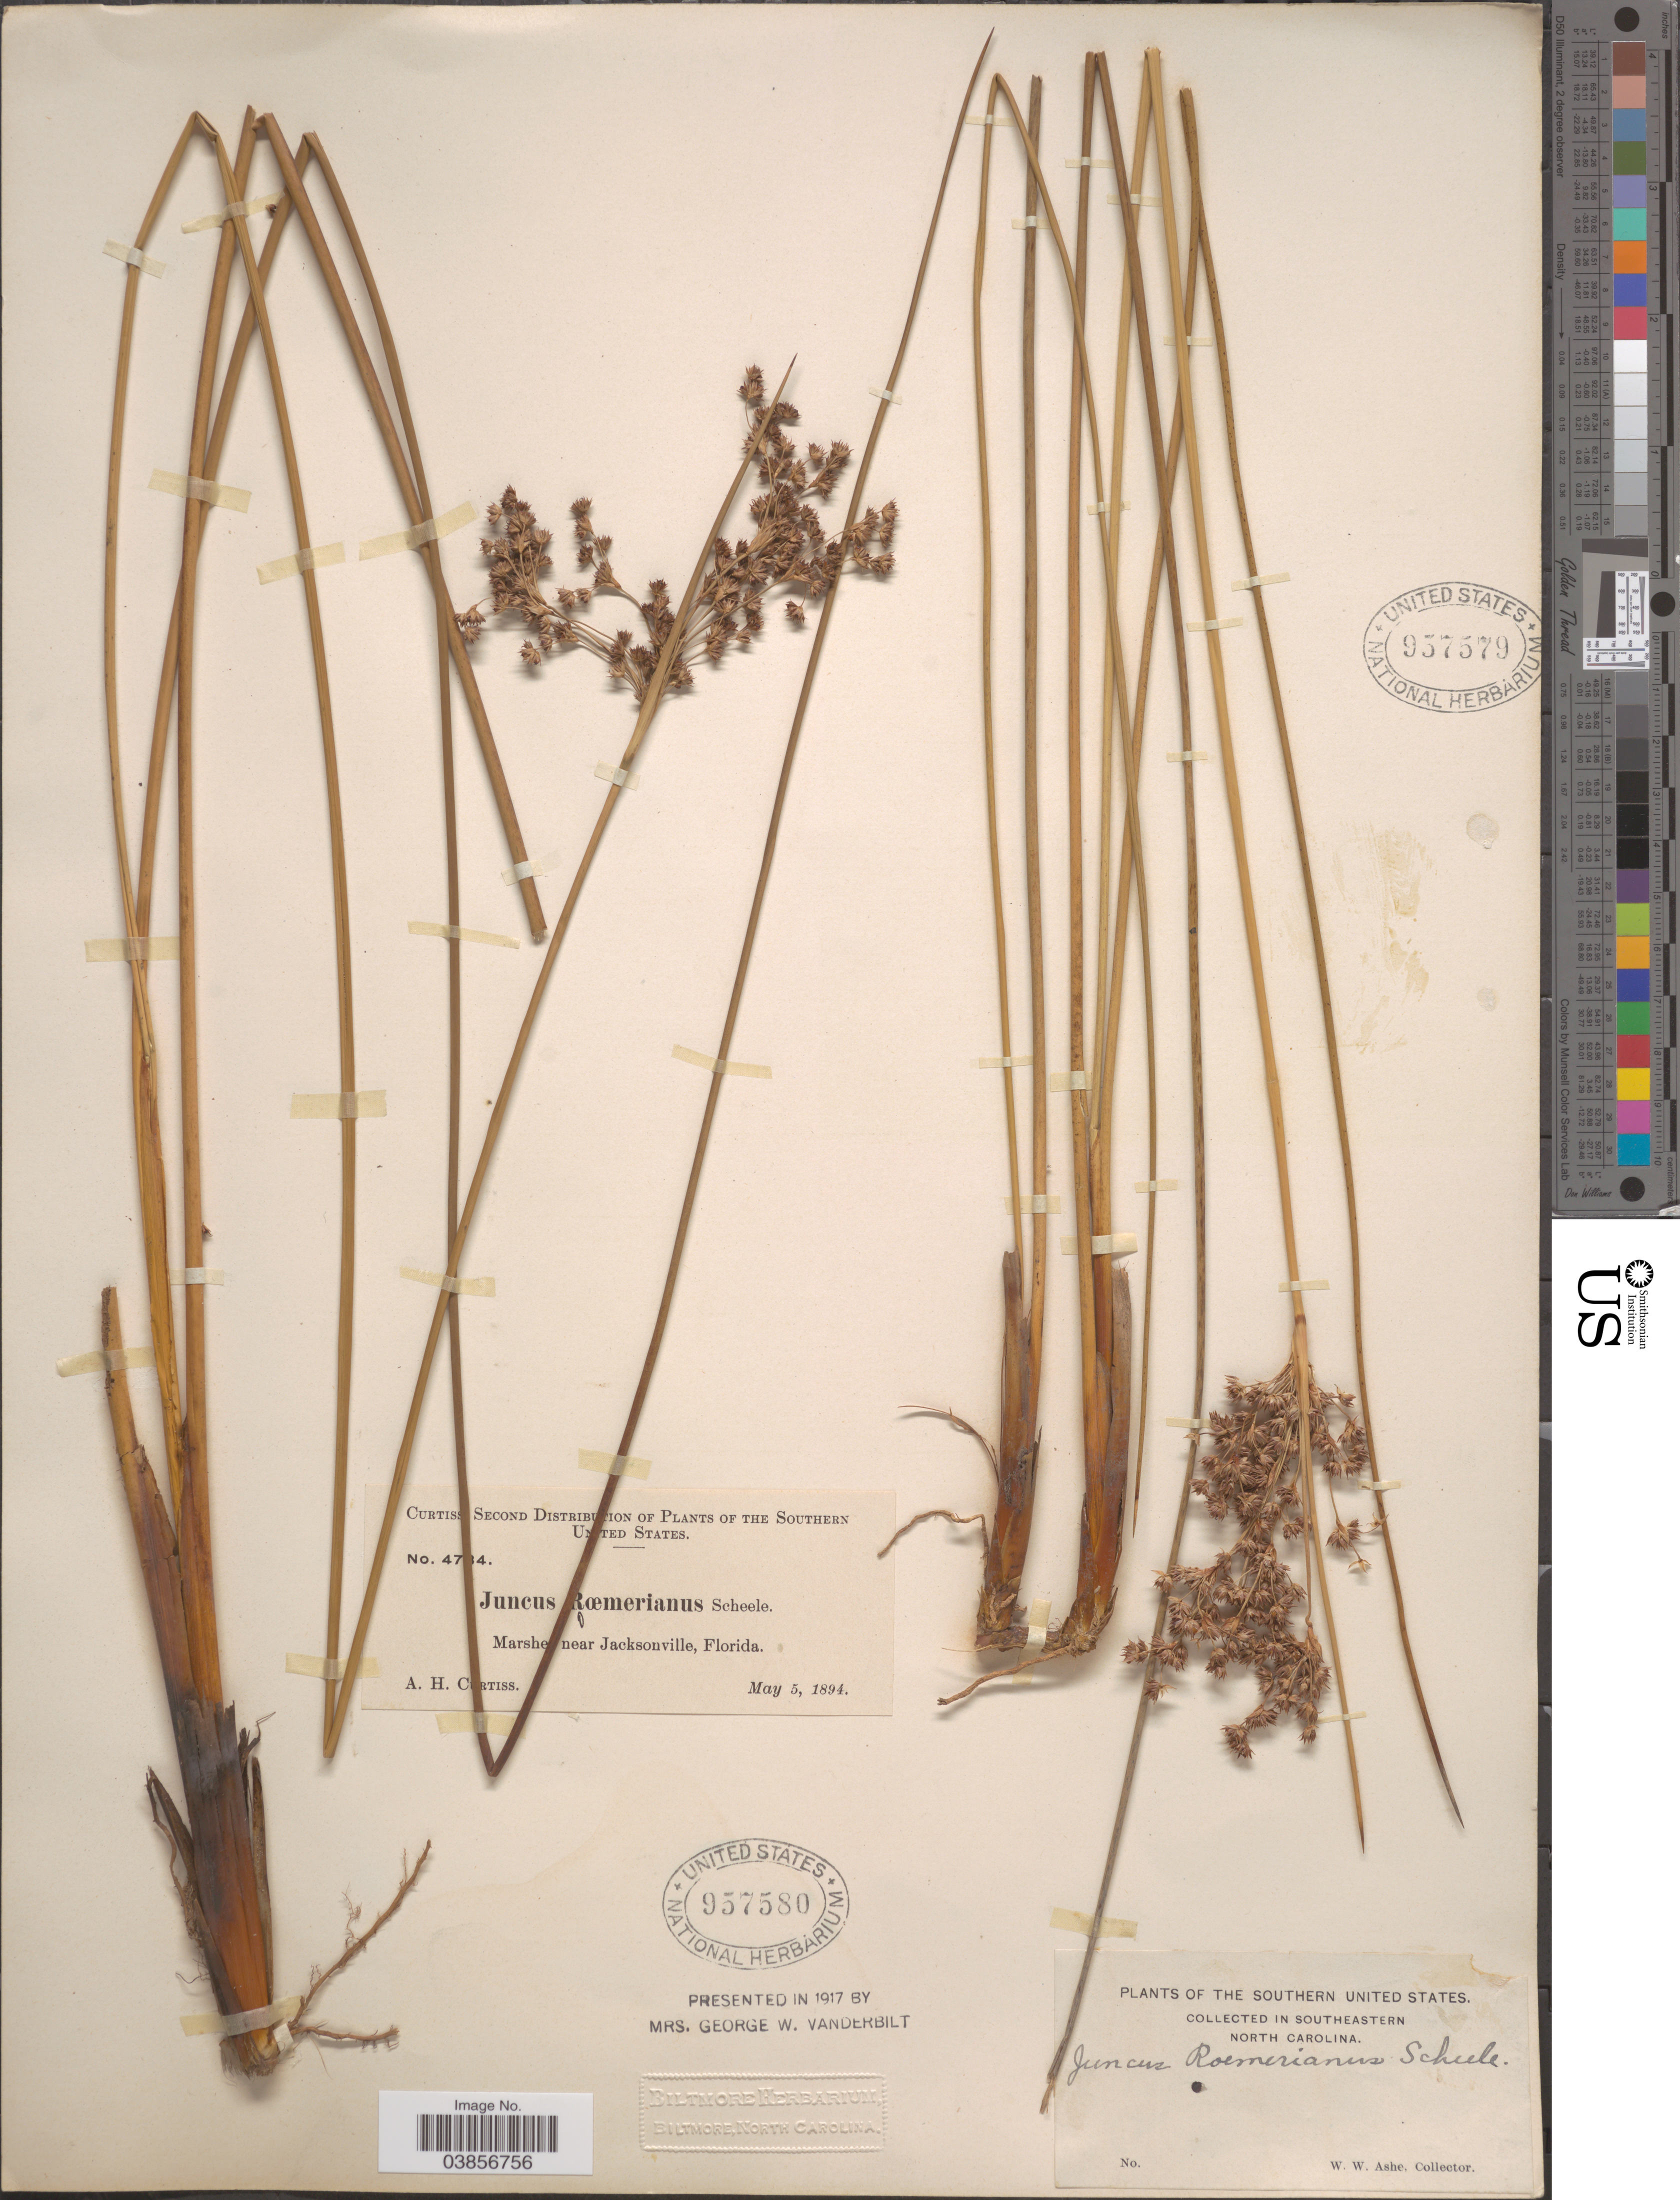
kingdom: Plantae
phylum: Tracheophyta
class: Liliopsida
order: Poales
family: Juncaceae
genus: Juncus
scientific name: Juncus roemerianus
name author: Scheele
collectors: W. W. Ashe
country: United States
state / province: North Carolina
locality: The Southern United States. In Southeastern North Carolina.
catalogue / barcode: US 957579-2